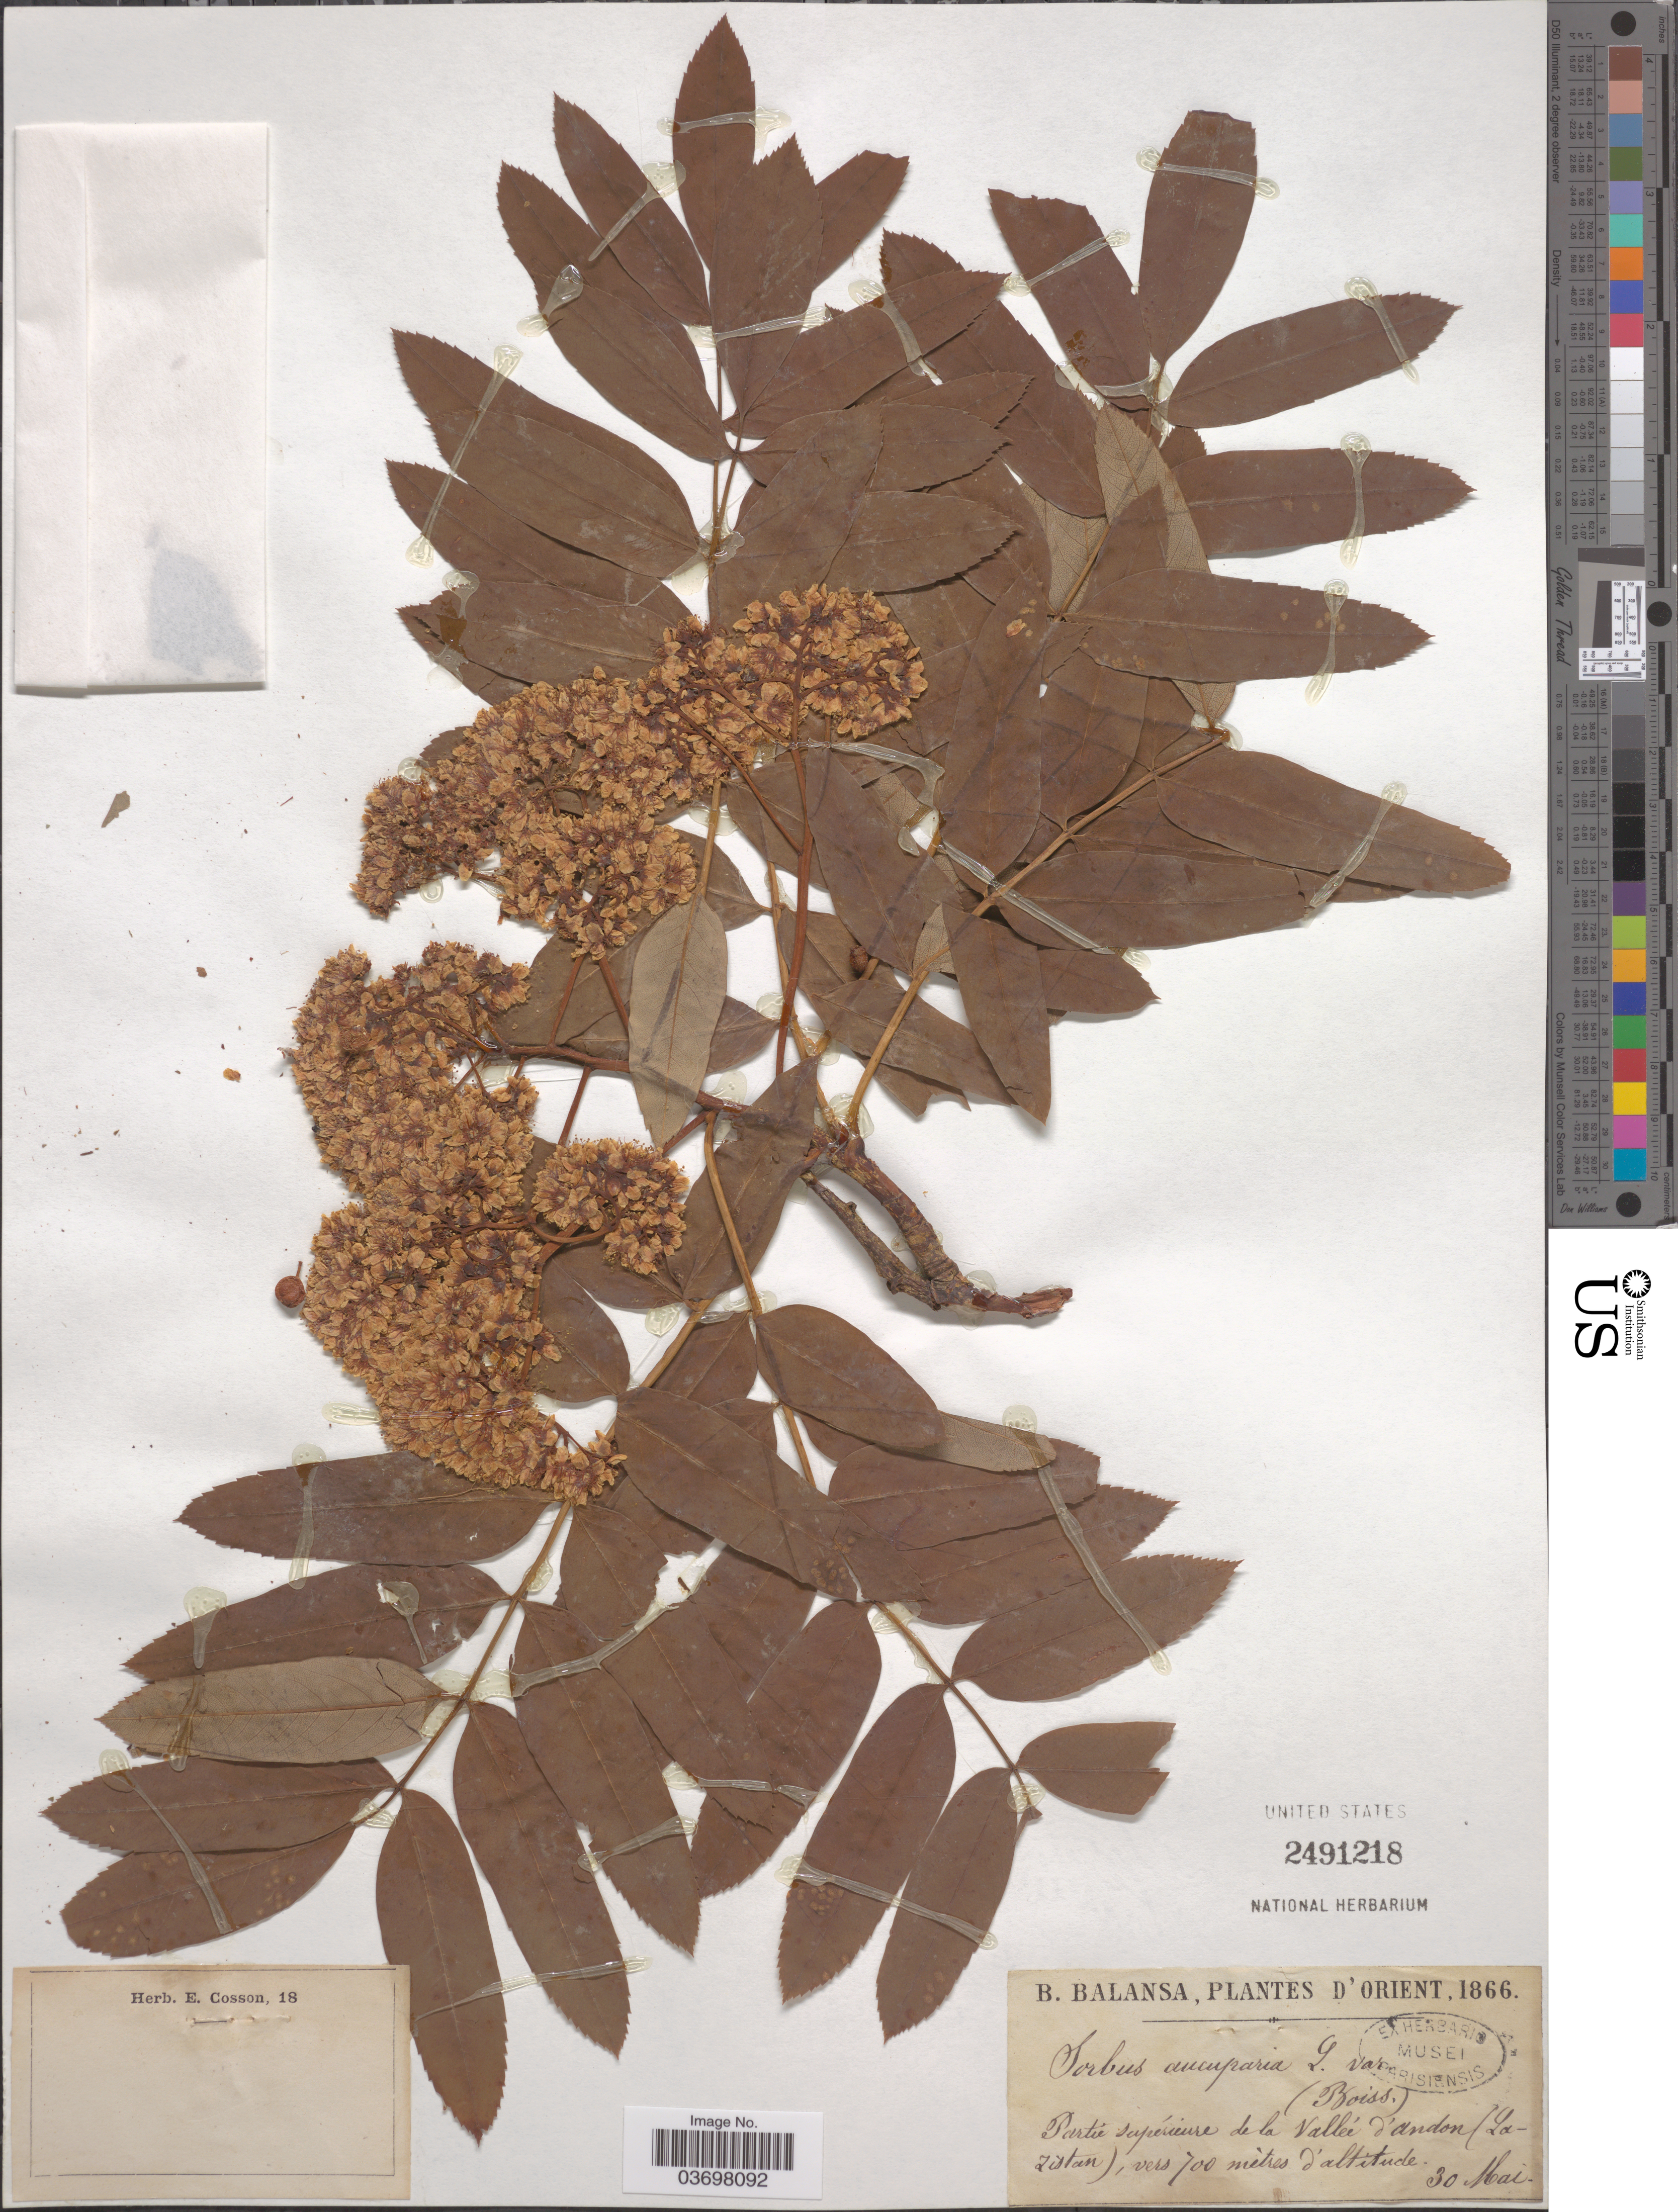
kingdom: Plantae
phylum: Tracheophyta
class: Magnoliopsida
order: Rosales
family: Rosaceae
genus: Sorbus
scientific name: Sorbus aucuparia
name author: L.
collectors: B. Balansa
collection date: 1866-05-30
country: Turkey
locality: D'Orient. Partie supérieure de la Valleé d'Andon (Lazistan).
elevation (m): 700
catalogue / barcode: US 2491218